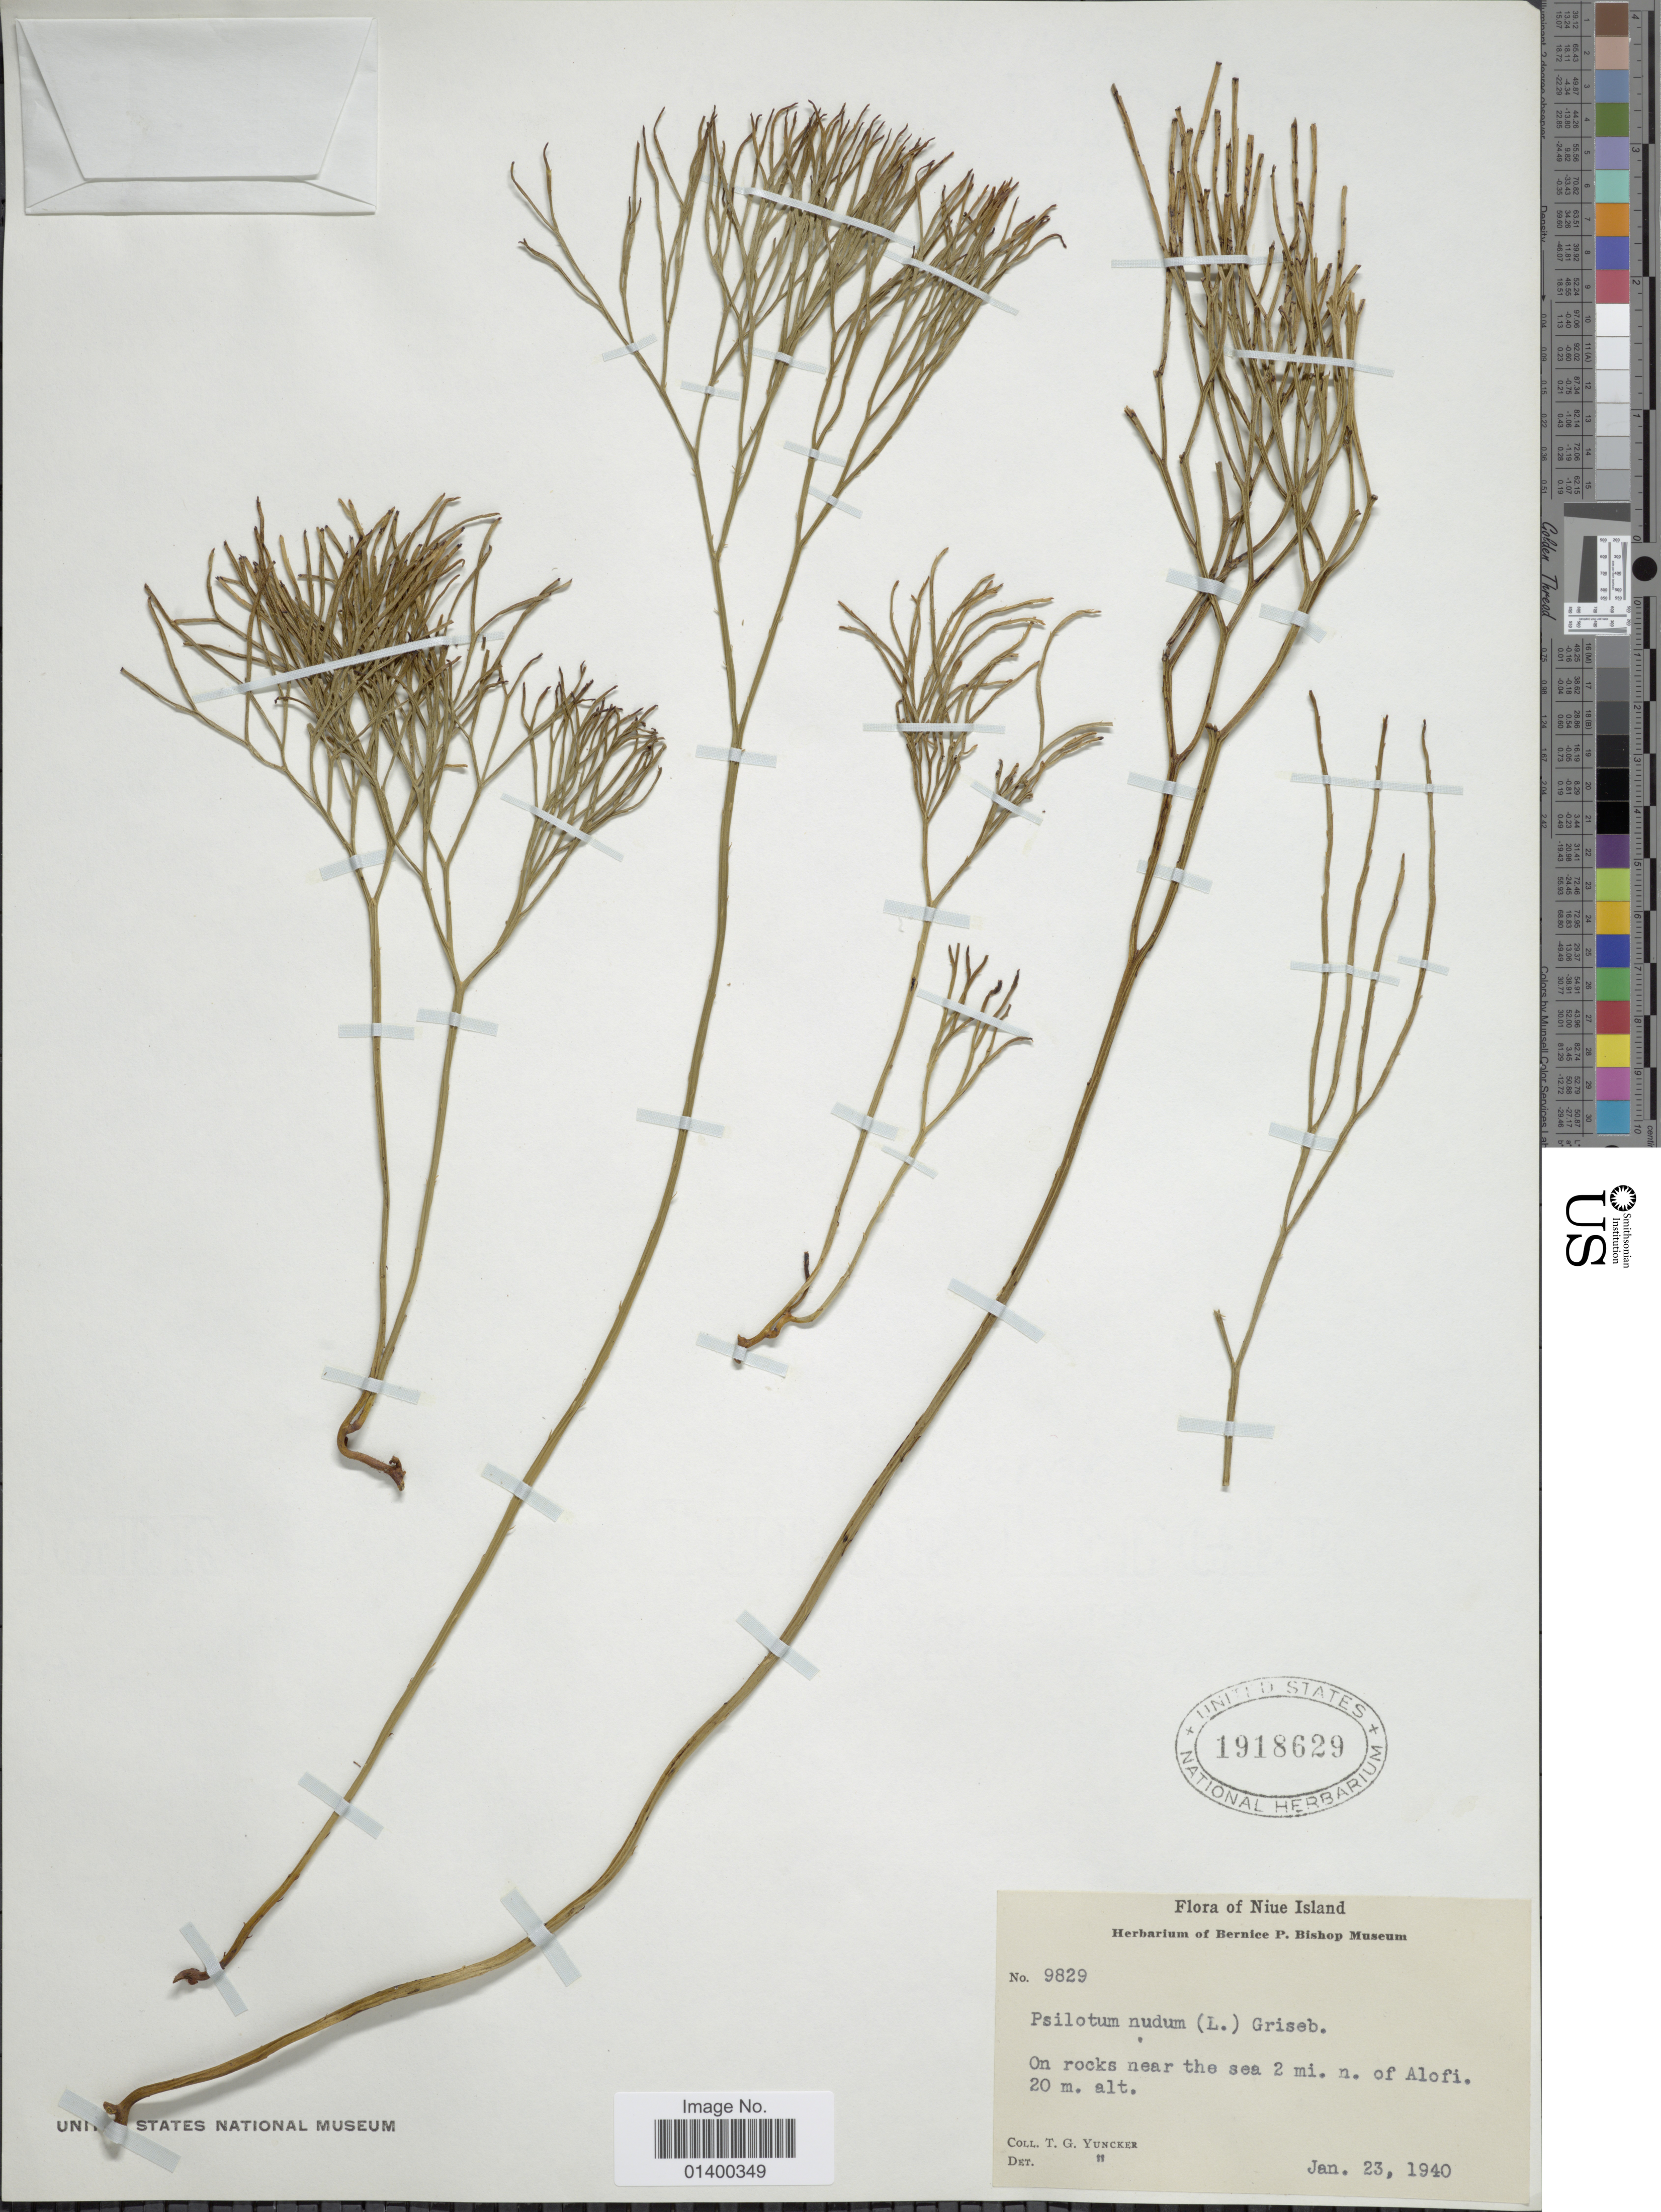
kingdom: Plantae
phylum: Tracheophyta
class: Polypodiopsida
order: Psilotales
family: Psilotaceae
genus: Psilotum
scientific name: Psilotum nudum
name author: (L.) P. Beauv.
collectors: T. G. Yuncker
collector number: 9829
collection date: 1940-01-23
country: Niue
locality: Niue island, on rocks near the sea 2 mi. n. of Alofi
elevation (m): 20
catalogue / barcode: US 1918629